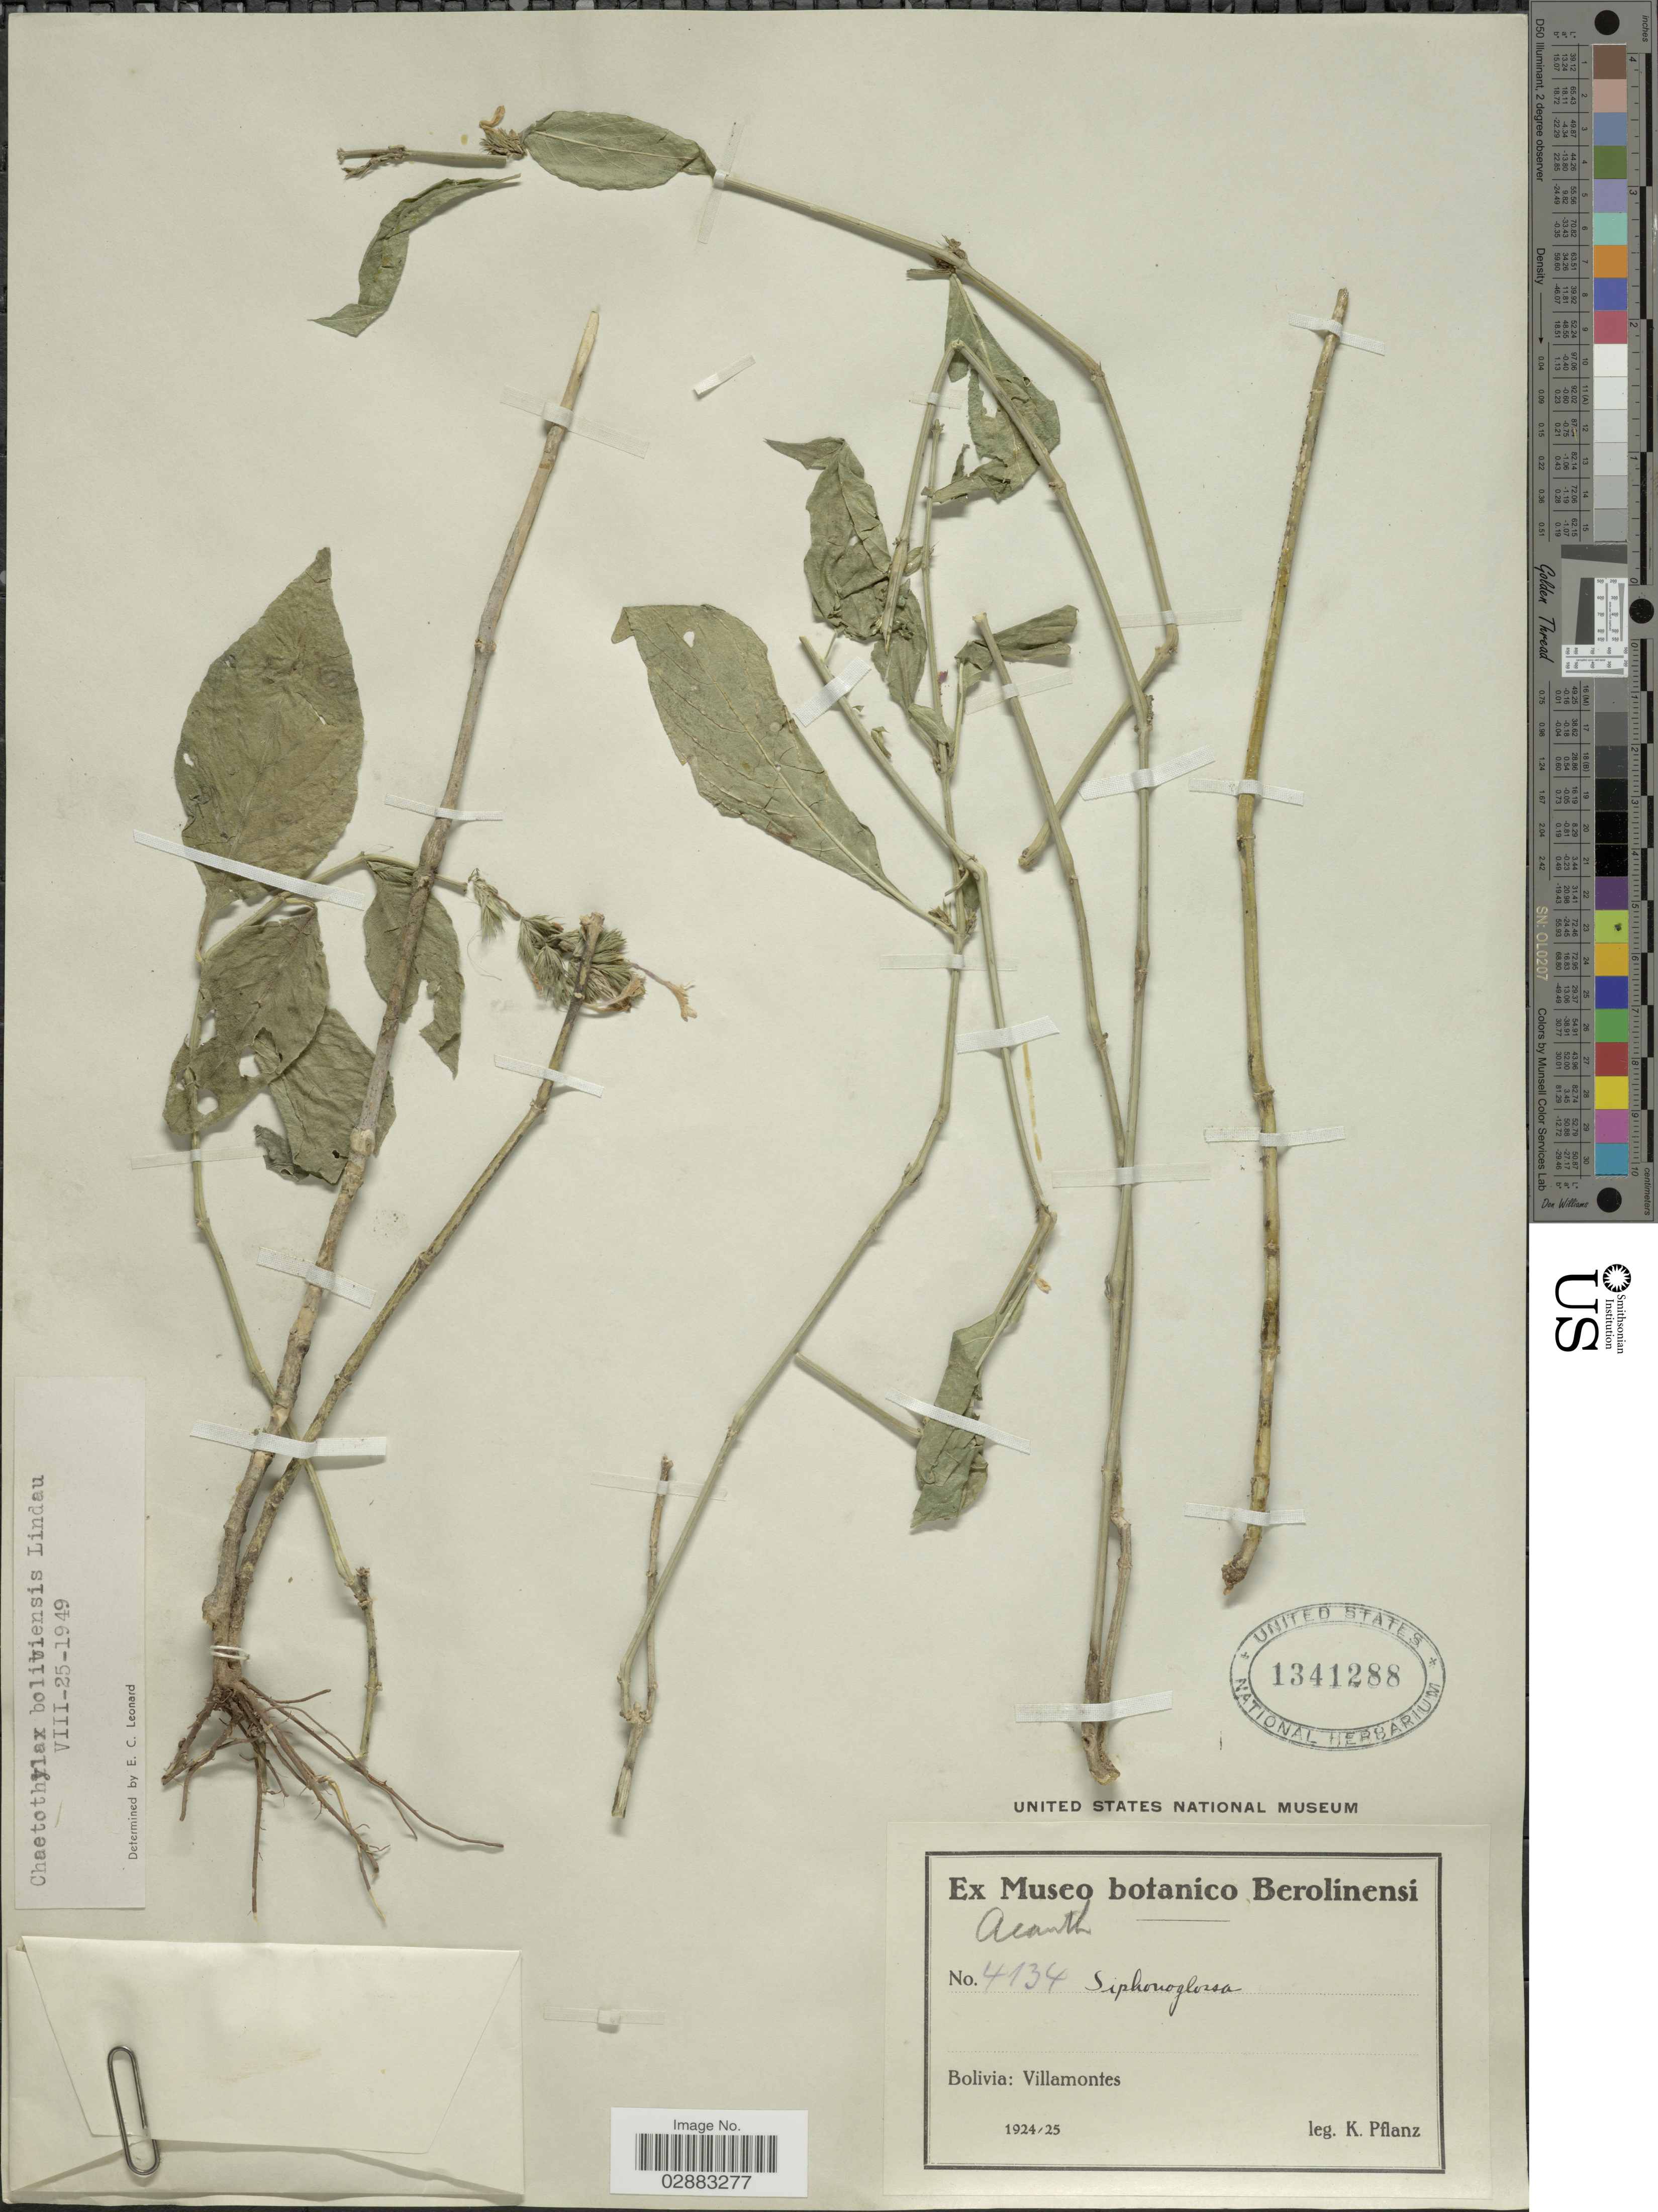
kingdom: Plantae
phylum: Tracheophyta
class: Magnoliopsida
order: Lamiales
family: Acanthaceae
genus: Justicia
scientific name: Justicia goudotii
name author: V.A.W. Graham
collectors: K. Pflanz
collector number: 4134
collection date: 1924/1925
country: Bolivia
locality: Villamontes.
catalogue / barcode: US 1341288